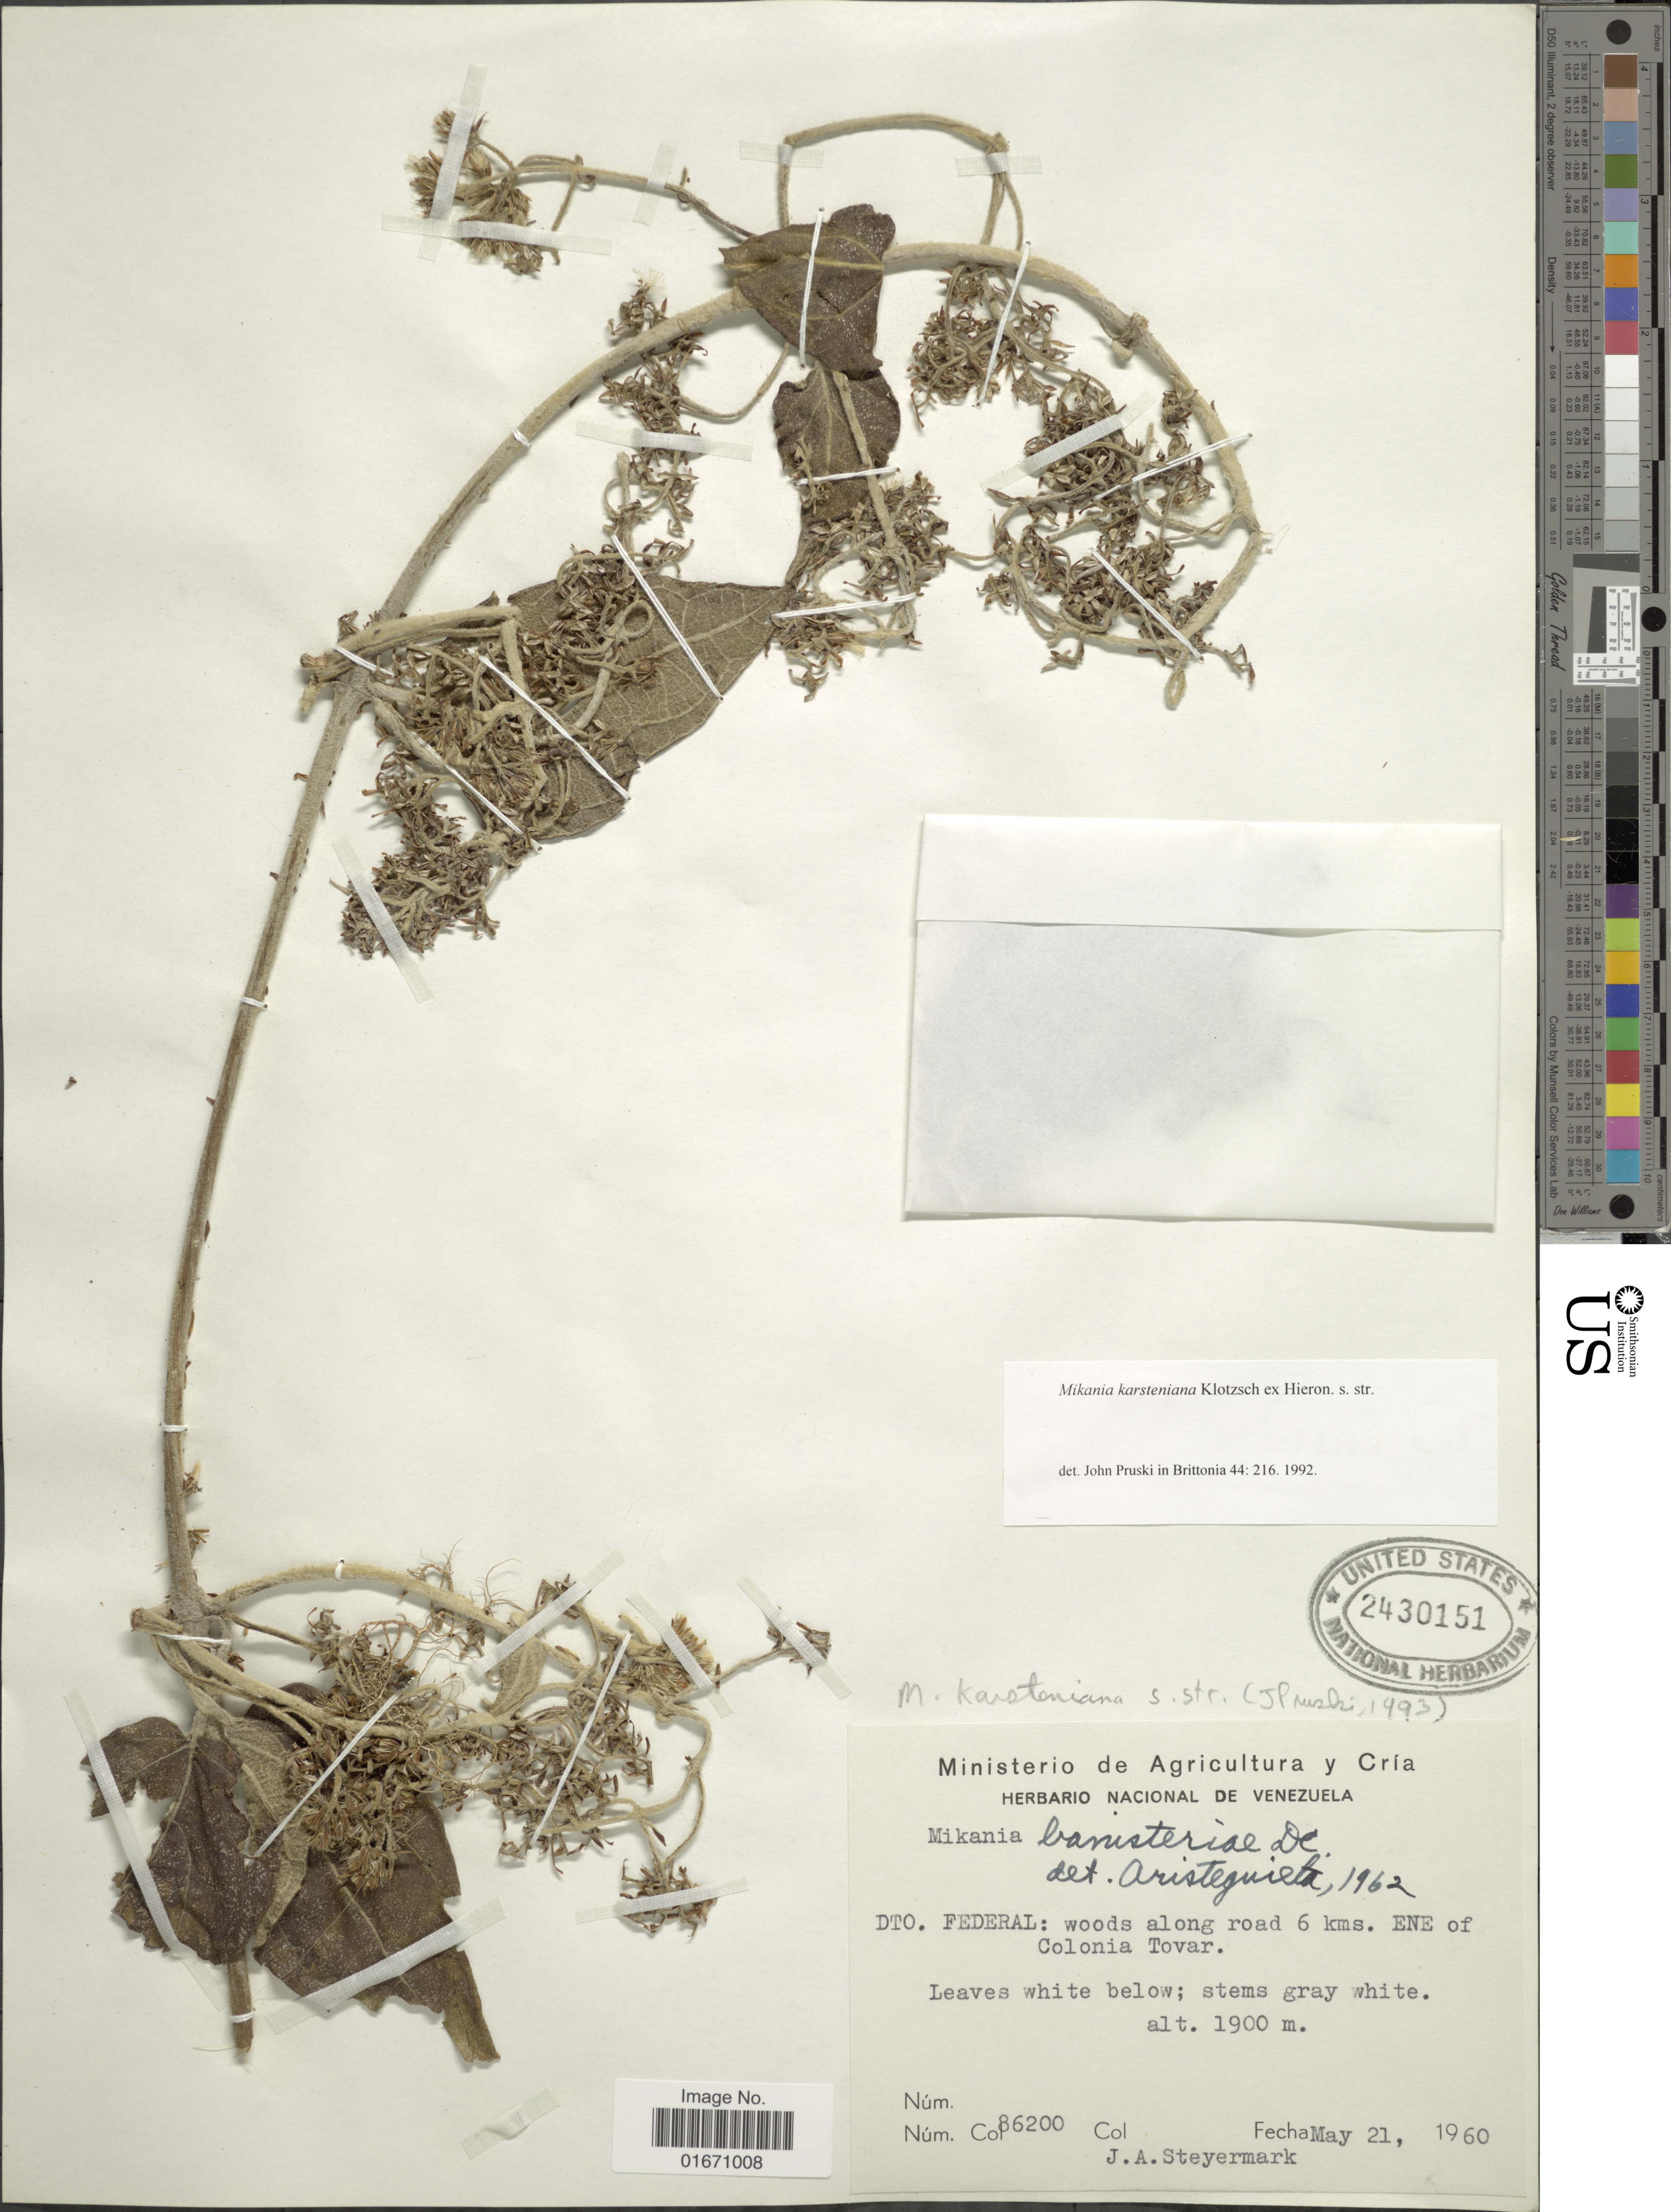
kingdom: Plantae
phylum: Tracheophyta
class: Magnoliopsida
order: Asterales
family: Asteraceae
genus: Mikania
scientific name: Mikania karsteniana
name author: Klotzsch ex Hieron.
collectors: J. Steyermark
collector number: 86200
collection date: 1960-05-21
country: Venezuela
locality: Dto. Federal, woods along road 6 kms. ENE of Colonia Tovar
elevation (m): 1900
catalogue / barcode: US 2430151